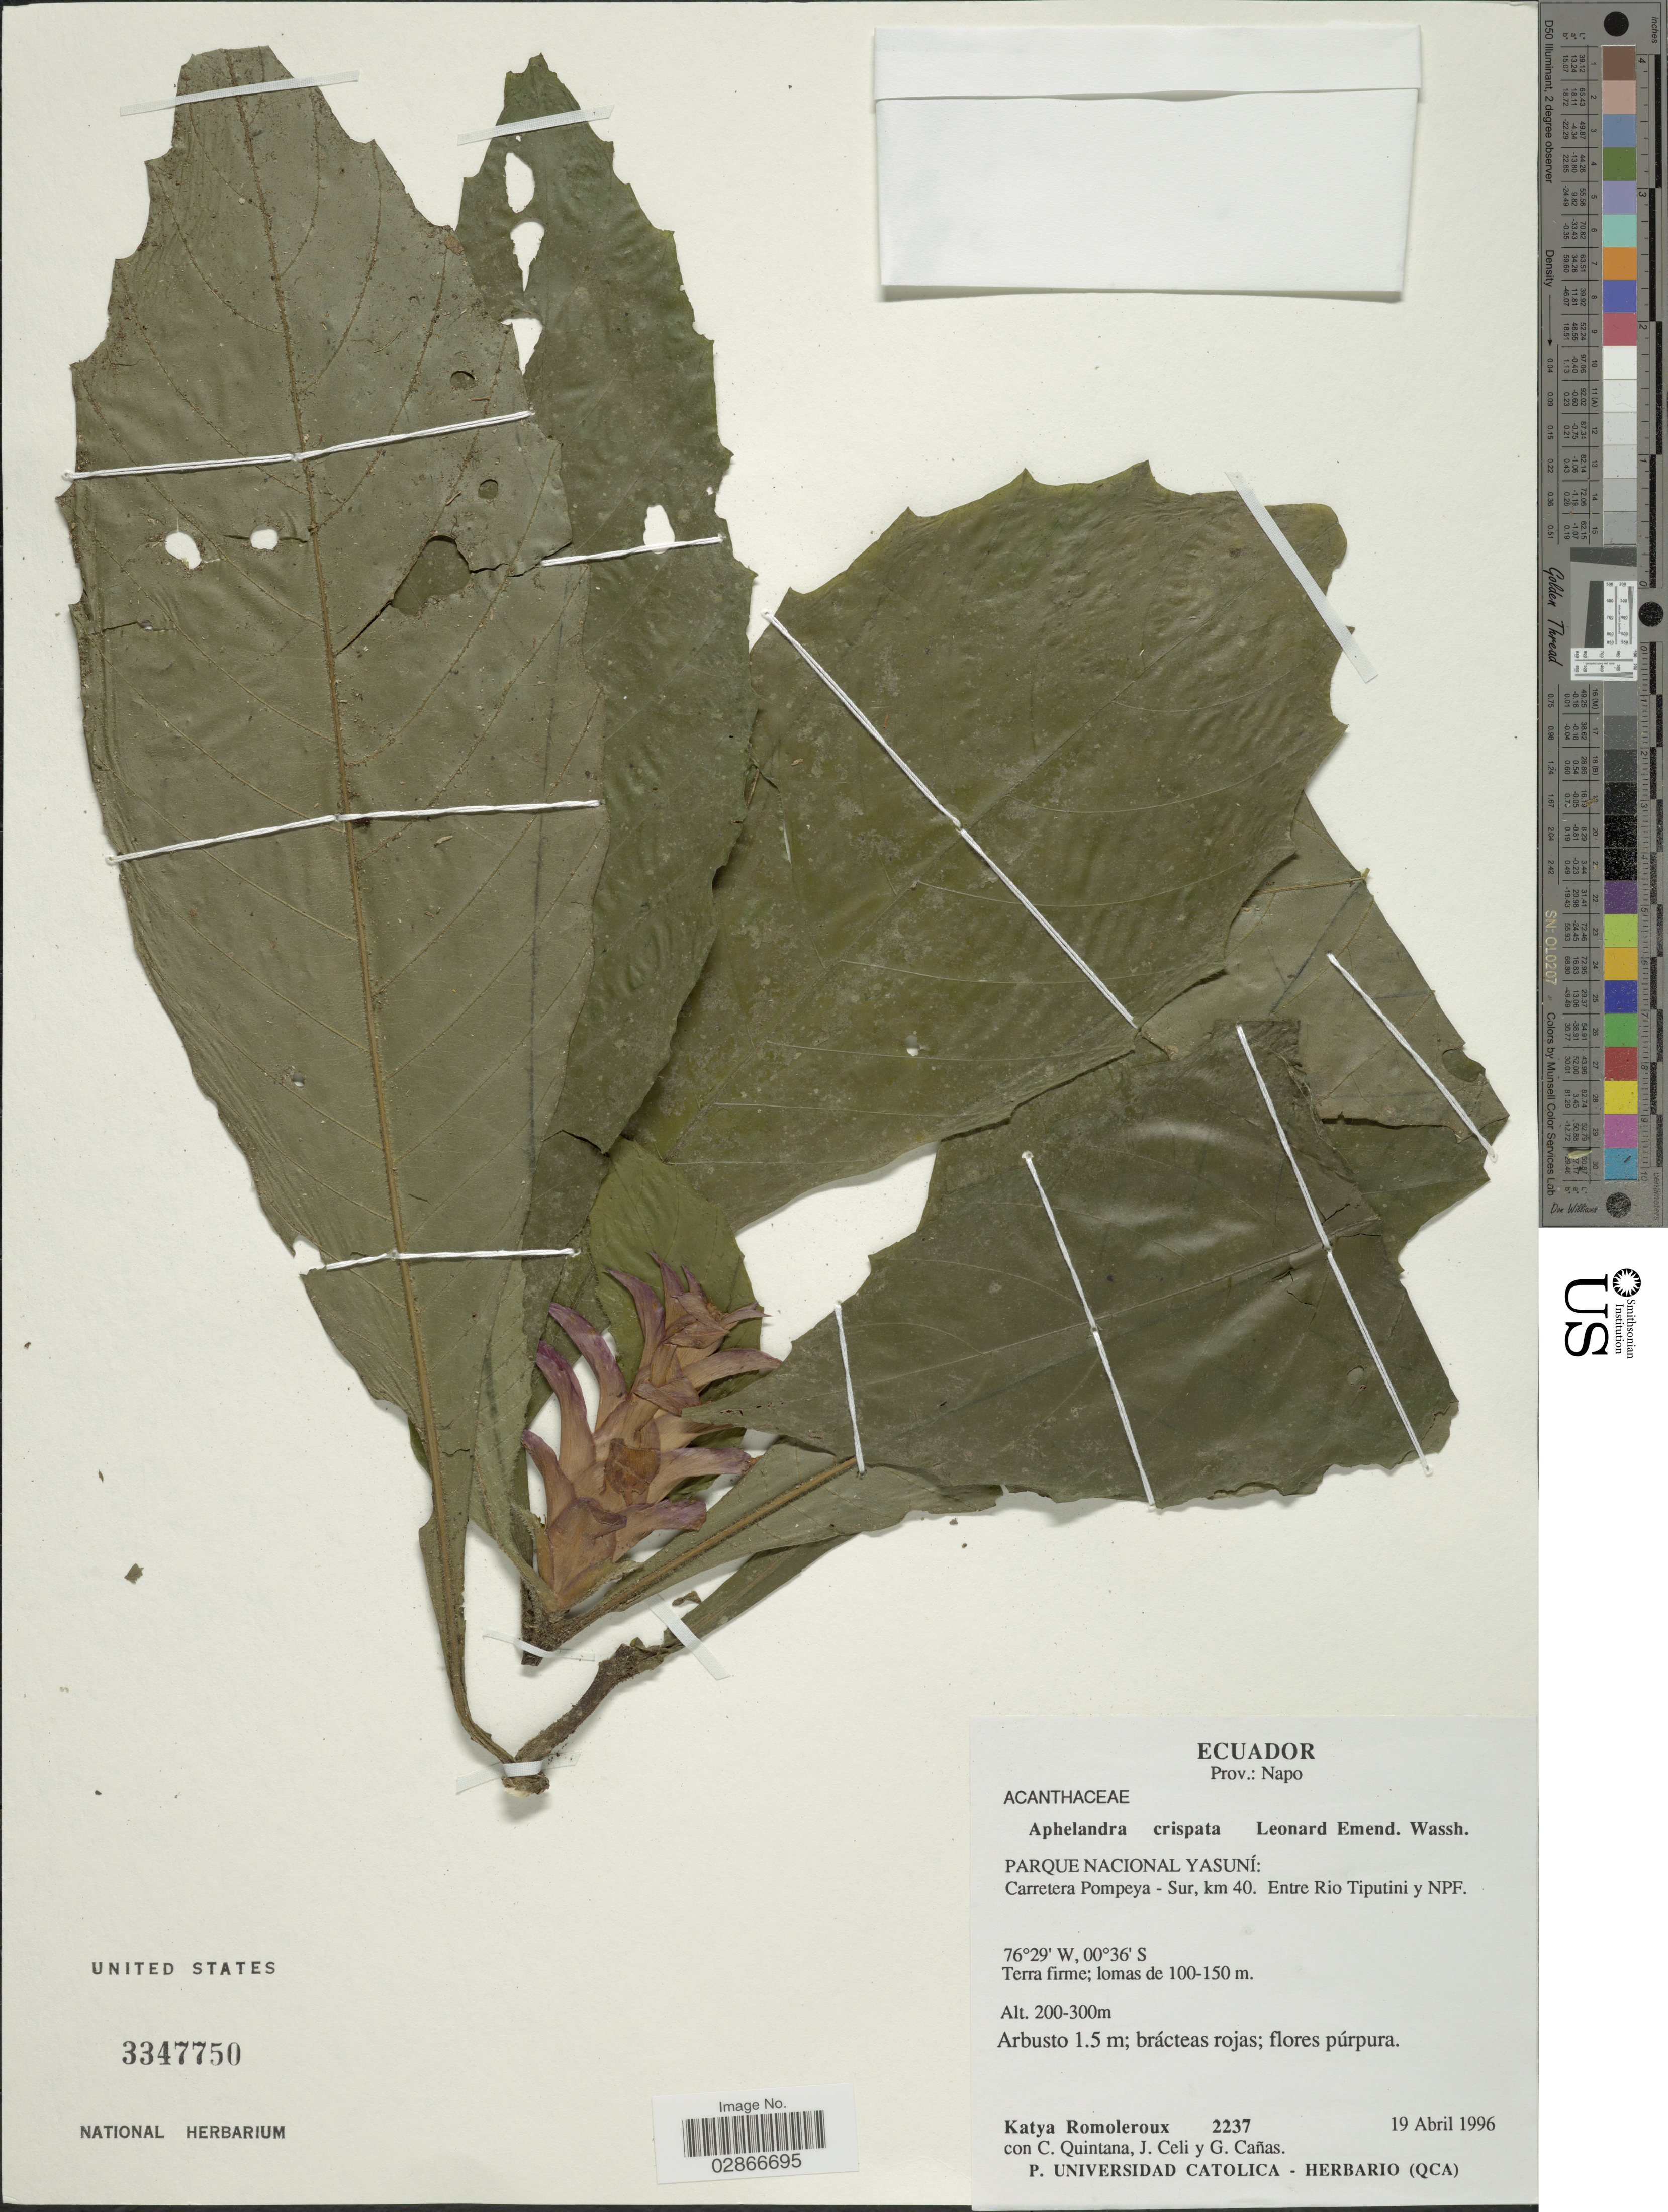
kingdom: Plantae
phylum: Tracheophyta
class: Magnoliopsida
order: Lamiales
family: Acanthaceae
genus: Aphelandra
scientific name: Aphelandra crispata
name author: Leonard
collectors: K. Romoleroux, C. Quintana, J. Celi & G. Cañas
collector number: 2237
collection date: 1996-04-19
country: Ecuador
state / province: Napo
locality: Parque Nacional Yasuní: Carretera Pompeya-Sur, km 40. Entre Rio Tiputini y NPF.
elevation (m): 100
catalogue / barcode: US 3347750